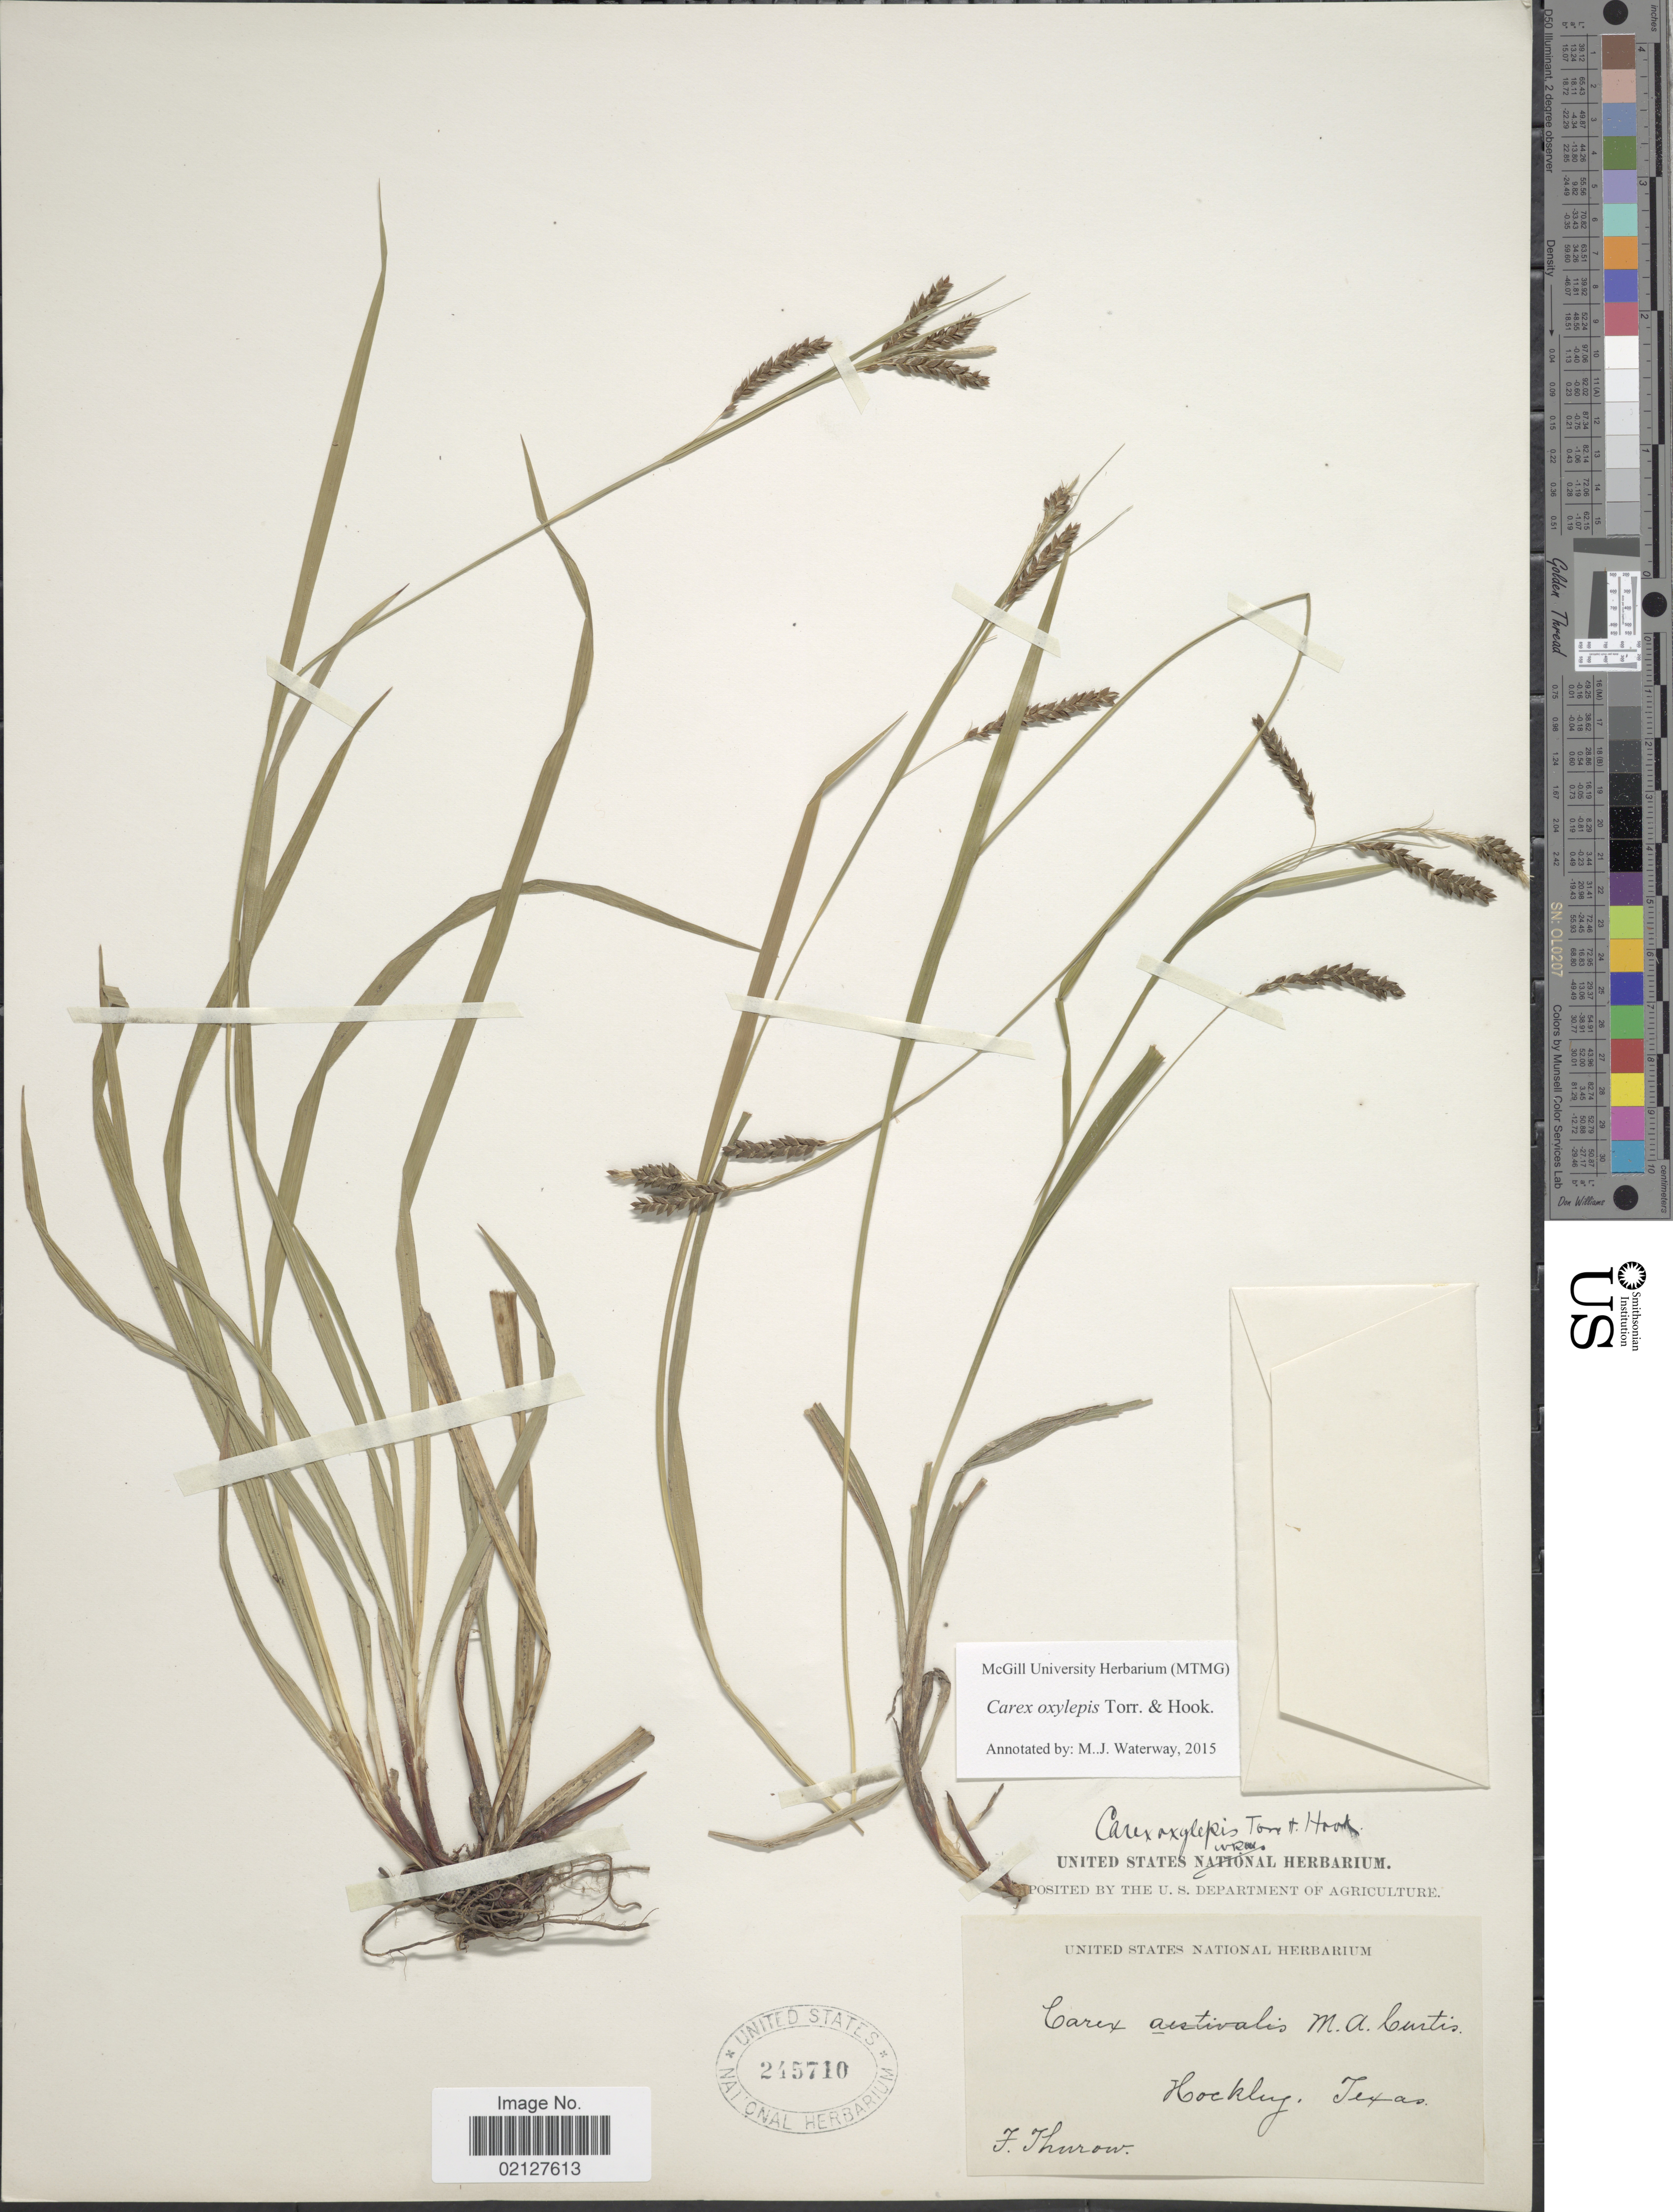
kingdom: Plantae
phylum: Tracheophyta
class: Liliopsida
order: Poales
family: Cyperaceae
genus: Carex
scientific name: Carex oxylepis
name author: Torr. & Hook.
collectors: F. W. Thurow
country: United States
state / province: Texas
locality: Hockley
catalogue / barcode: US 245710